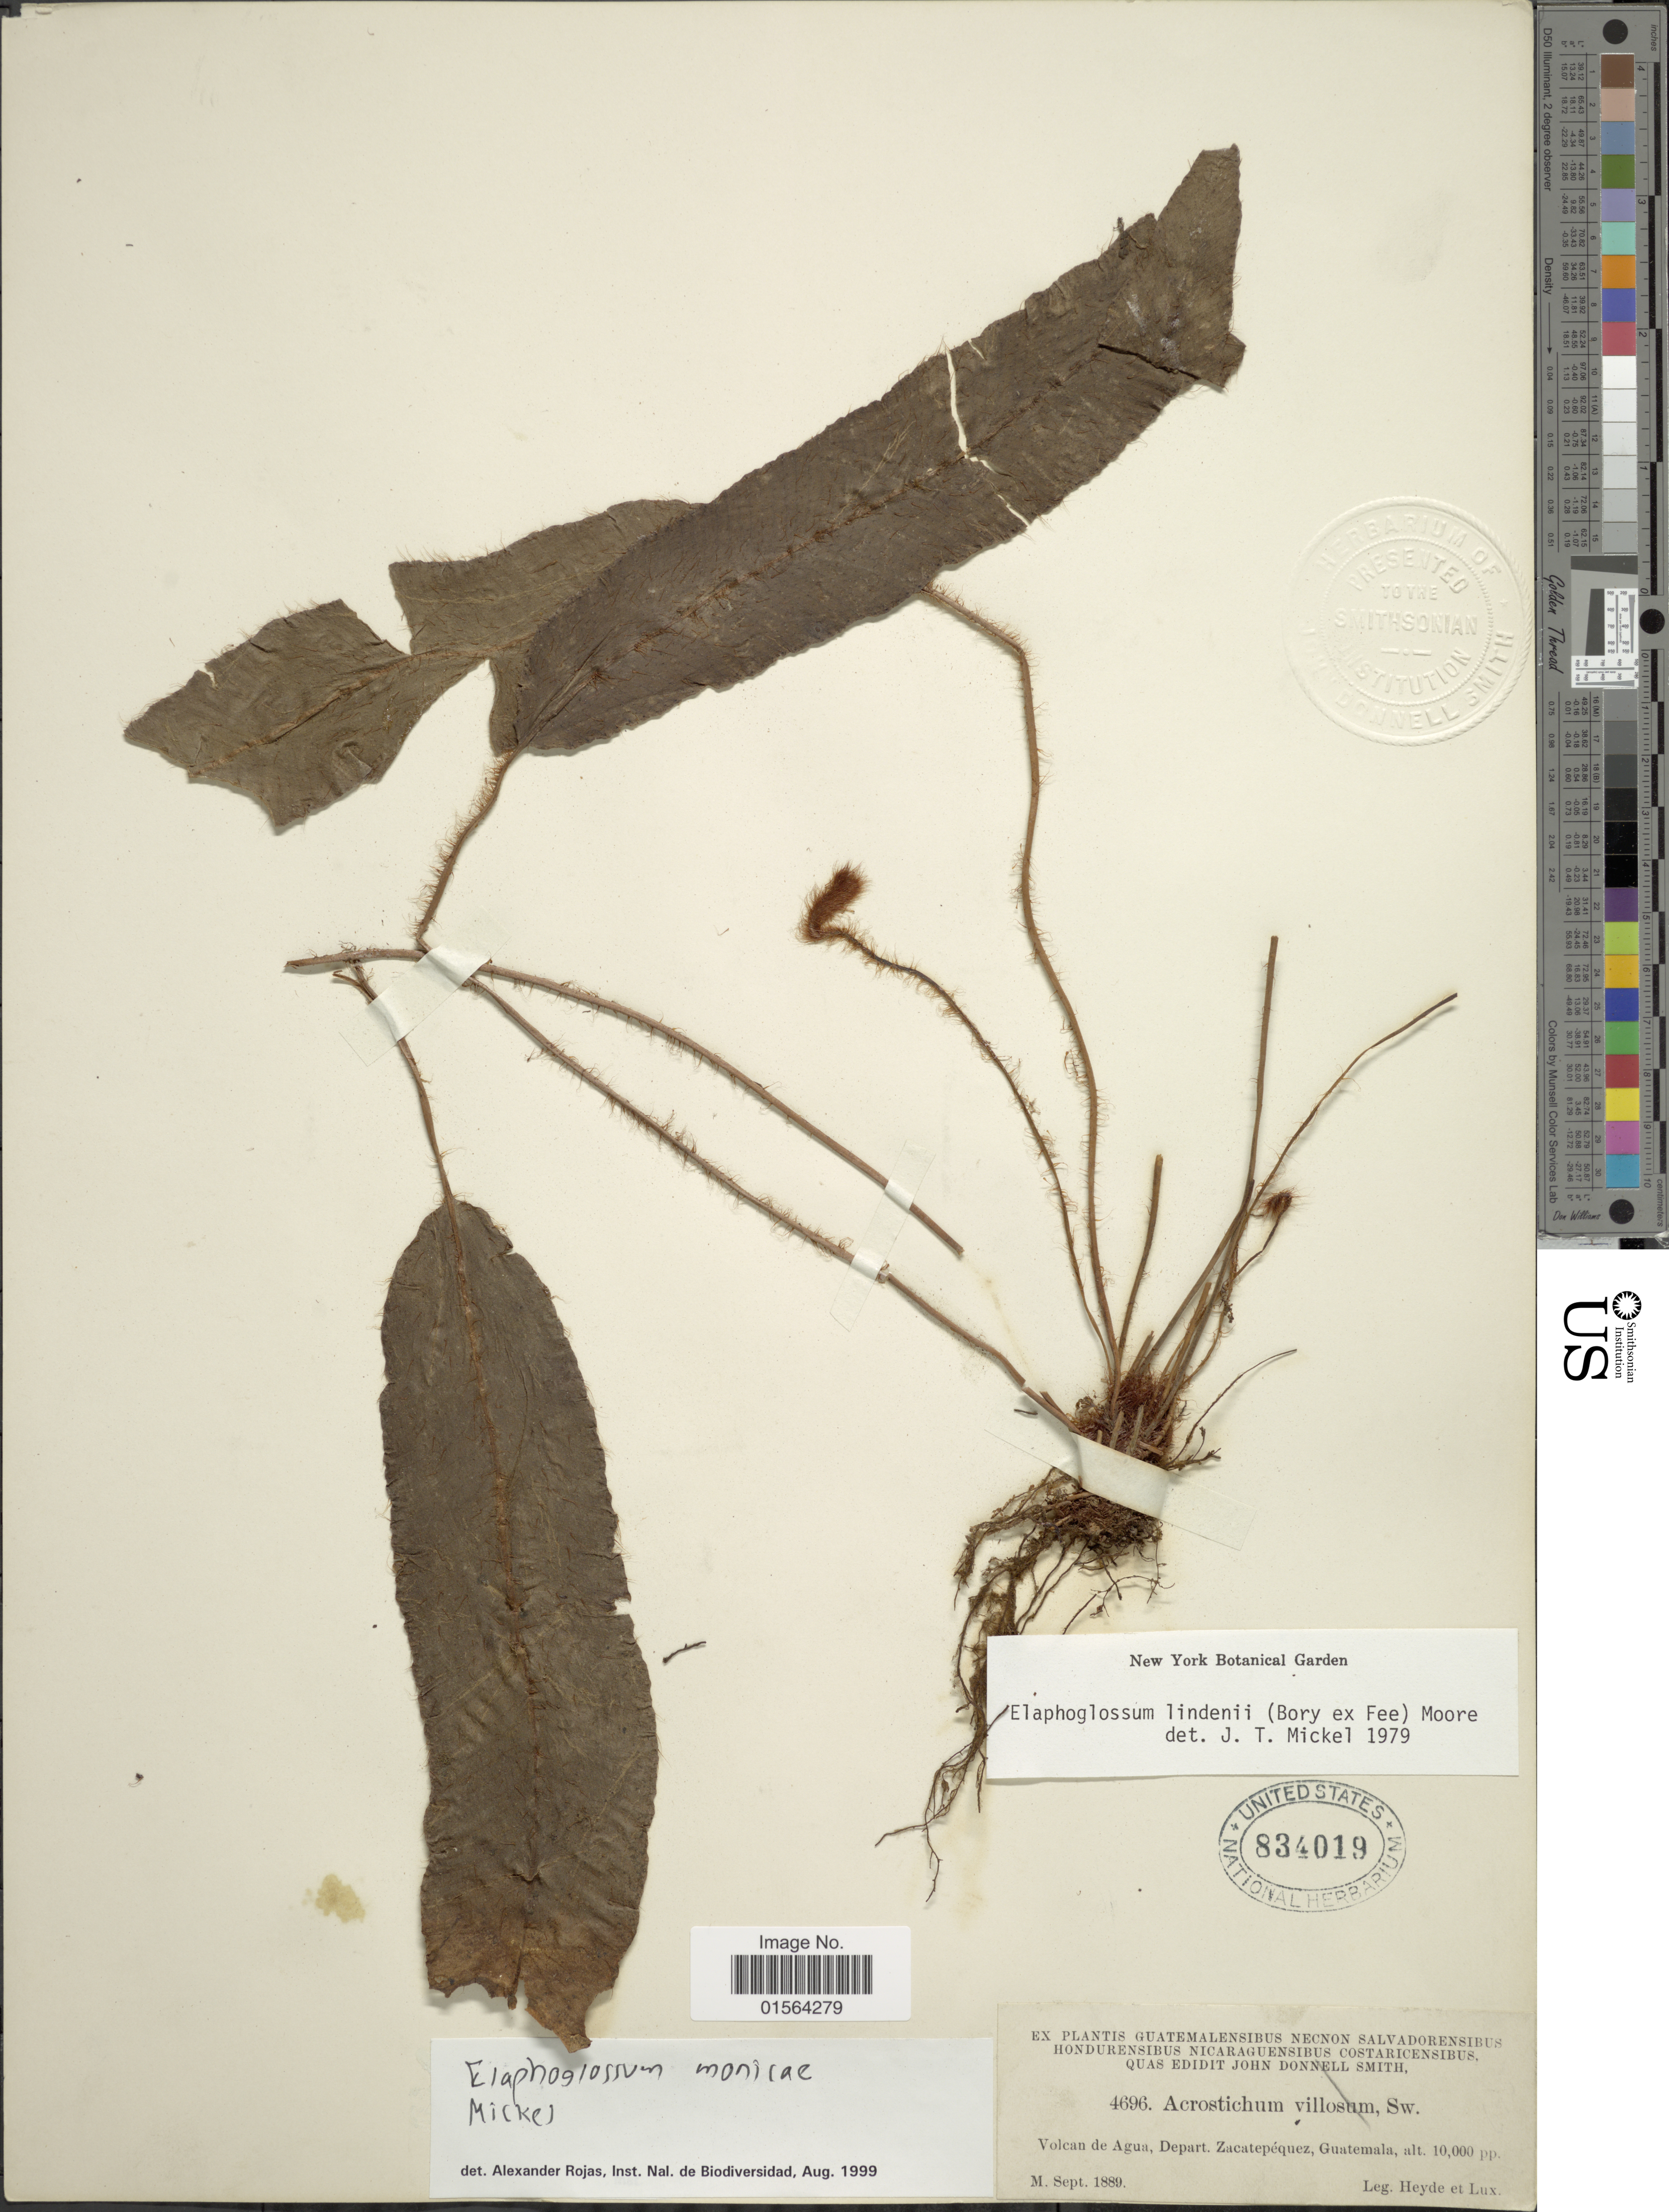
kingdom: Plantae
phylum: Tracheophyta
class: Polypodiopsida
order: Polypodiales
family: Dryopteridaceae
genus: Elaphoglossum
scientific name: Elaphoglossum lindenii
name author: (Bory ex Fée) T. Moore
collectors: Heyde & Lux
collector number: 4696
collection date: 1889-09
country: Guatemala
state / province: Sacatepéquez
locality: Volcan de Agua, Depart. Zacatepequez, Guatemala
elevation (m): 3048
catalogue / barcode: US 834019